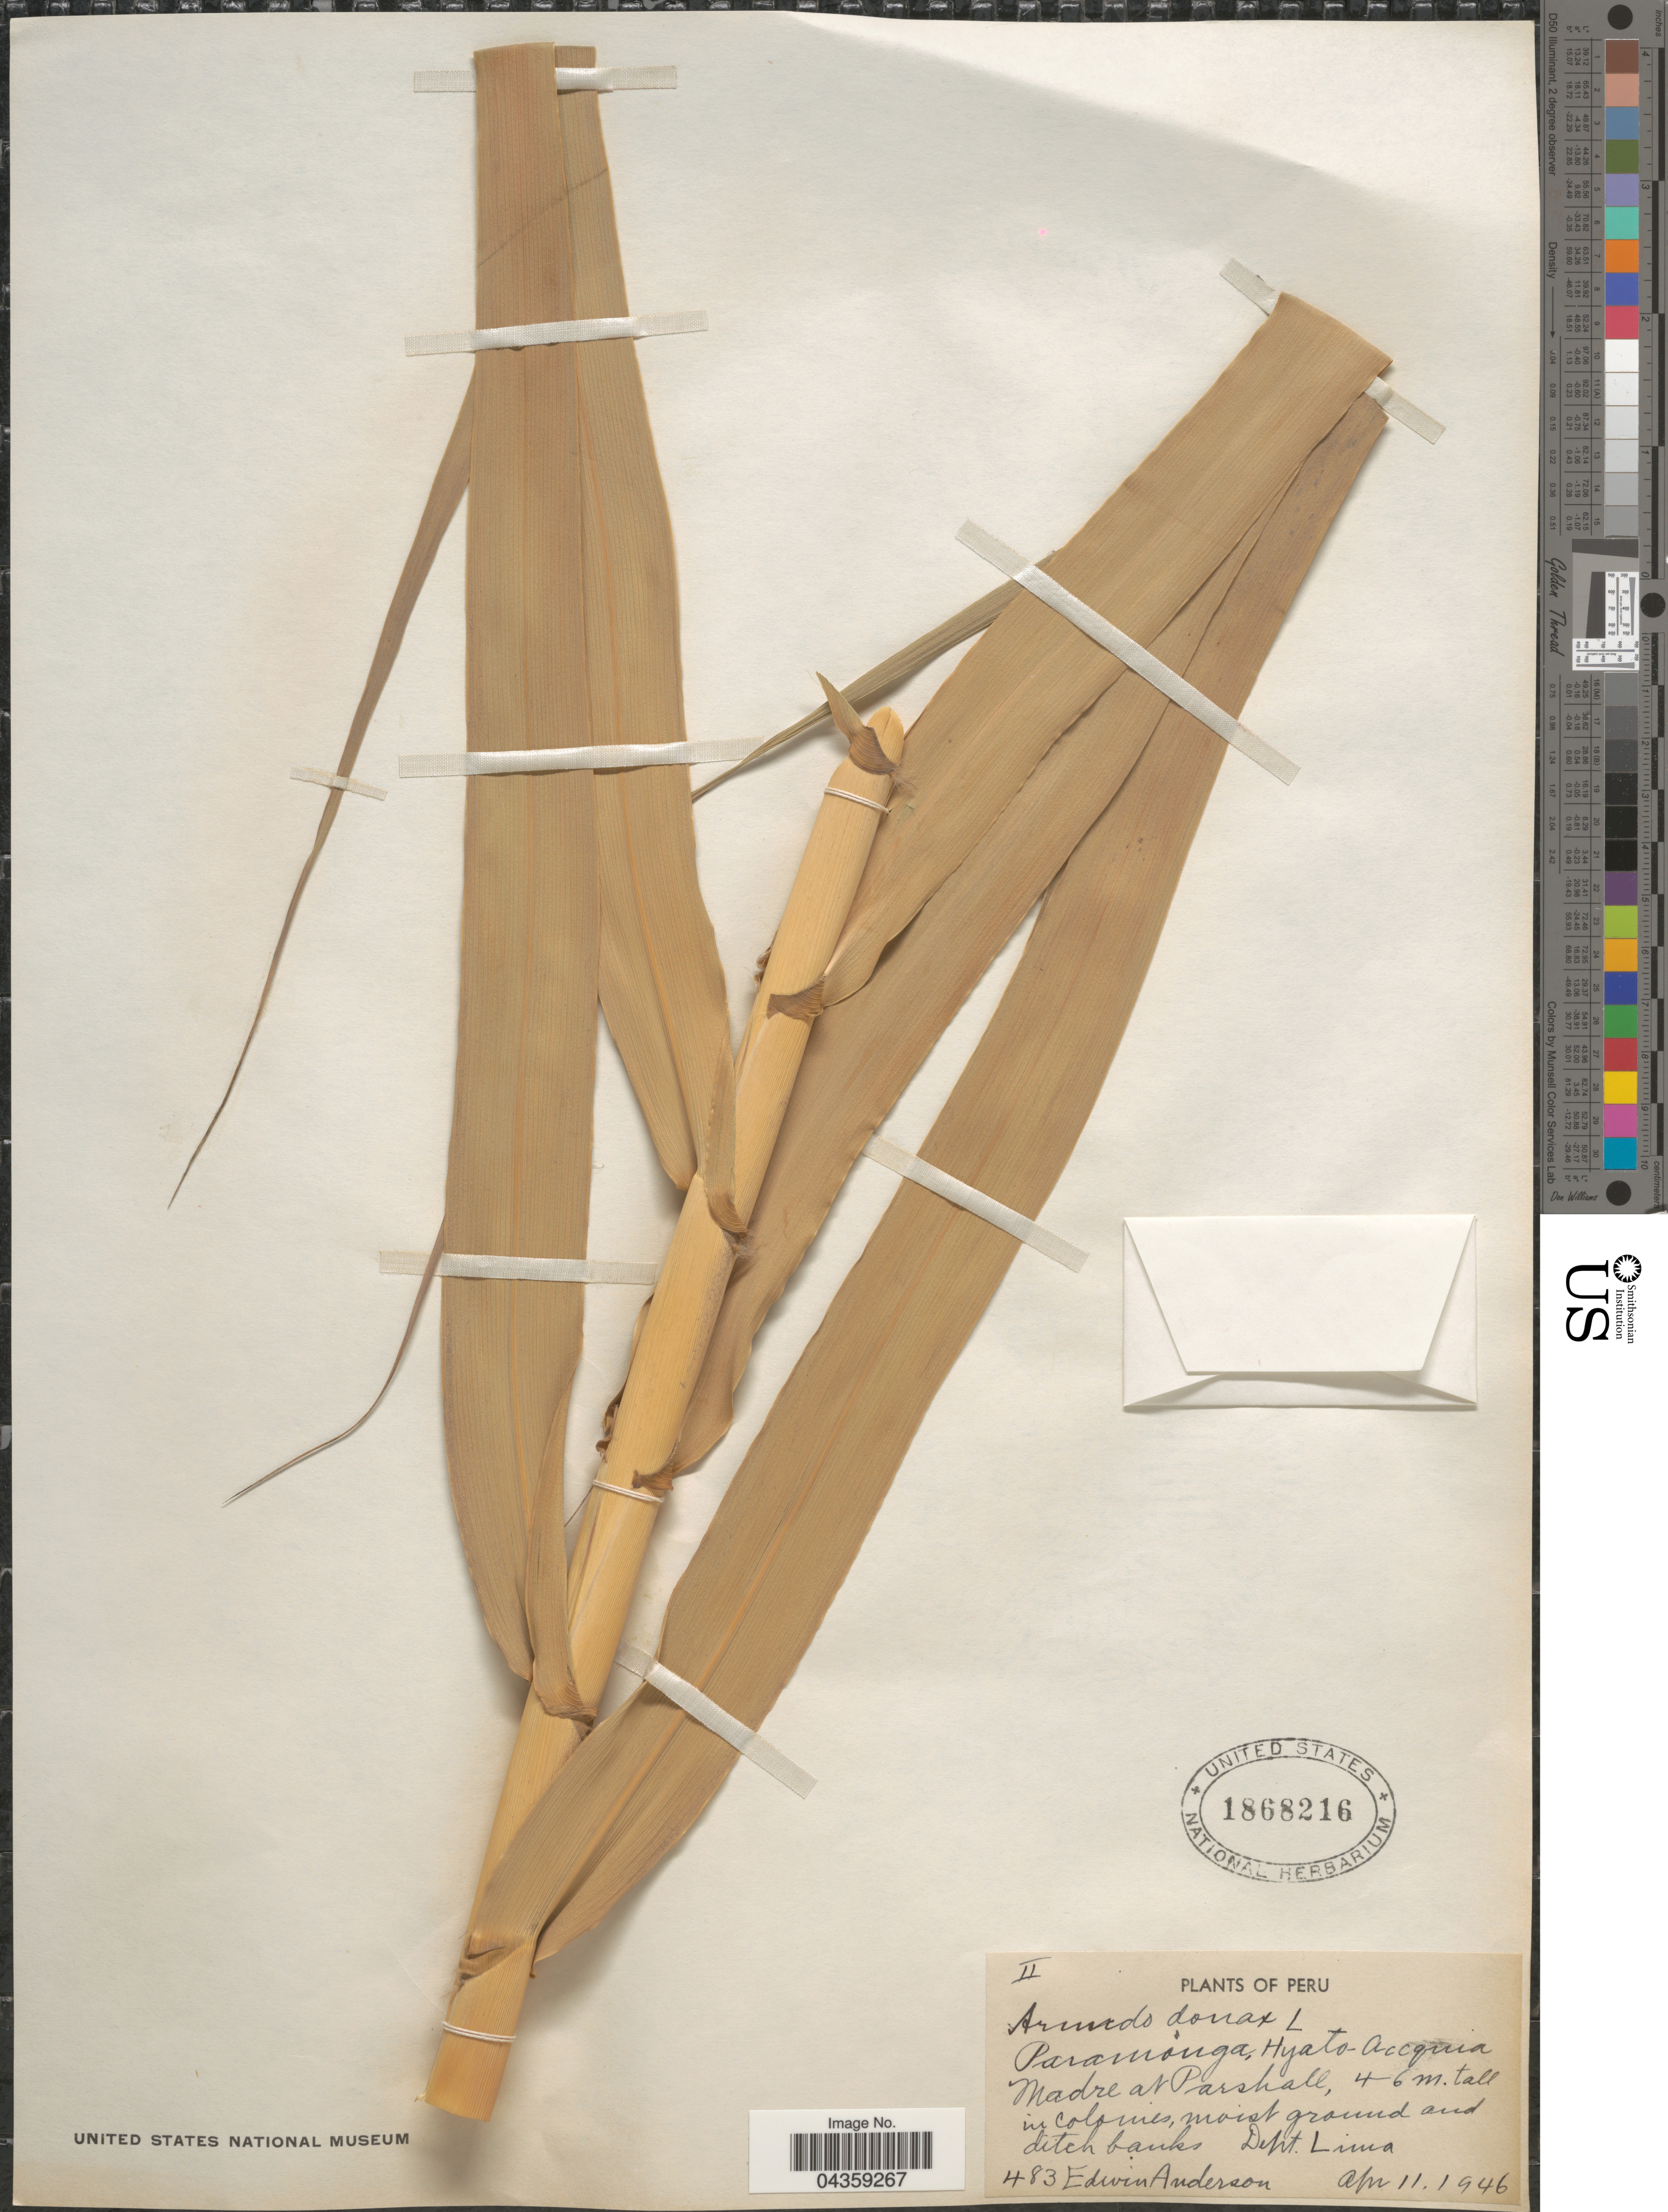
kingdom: Plantae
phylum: Tracheophyta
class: Liliopsida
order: Poales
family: Poaceae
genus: Arundo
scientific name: Arundo donax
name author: L.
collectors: E. Anderson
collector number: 483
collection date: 1946-04-11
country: Peru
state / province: Lima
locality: Madre at Parshall. Dept. Lima.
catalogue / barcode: US 1868216